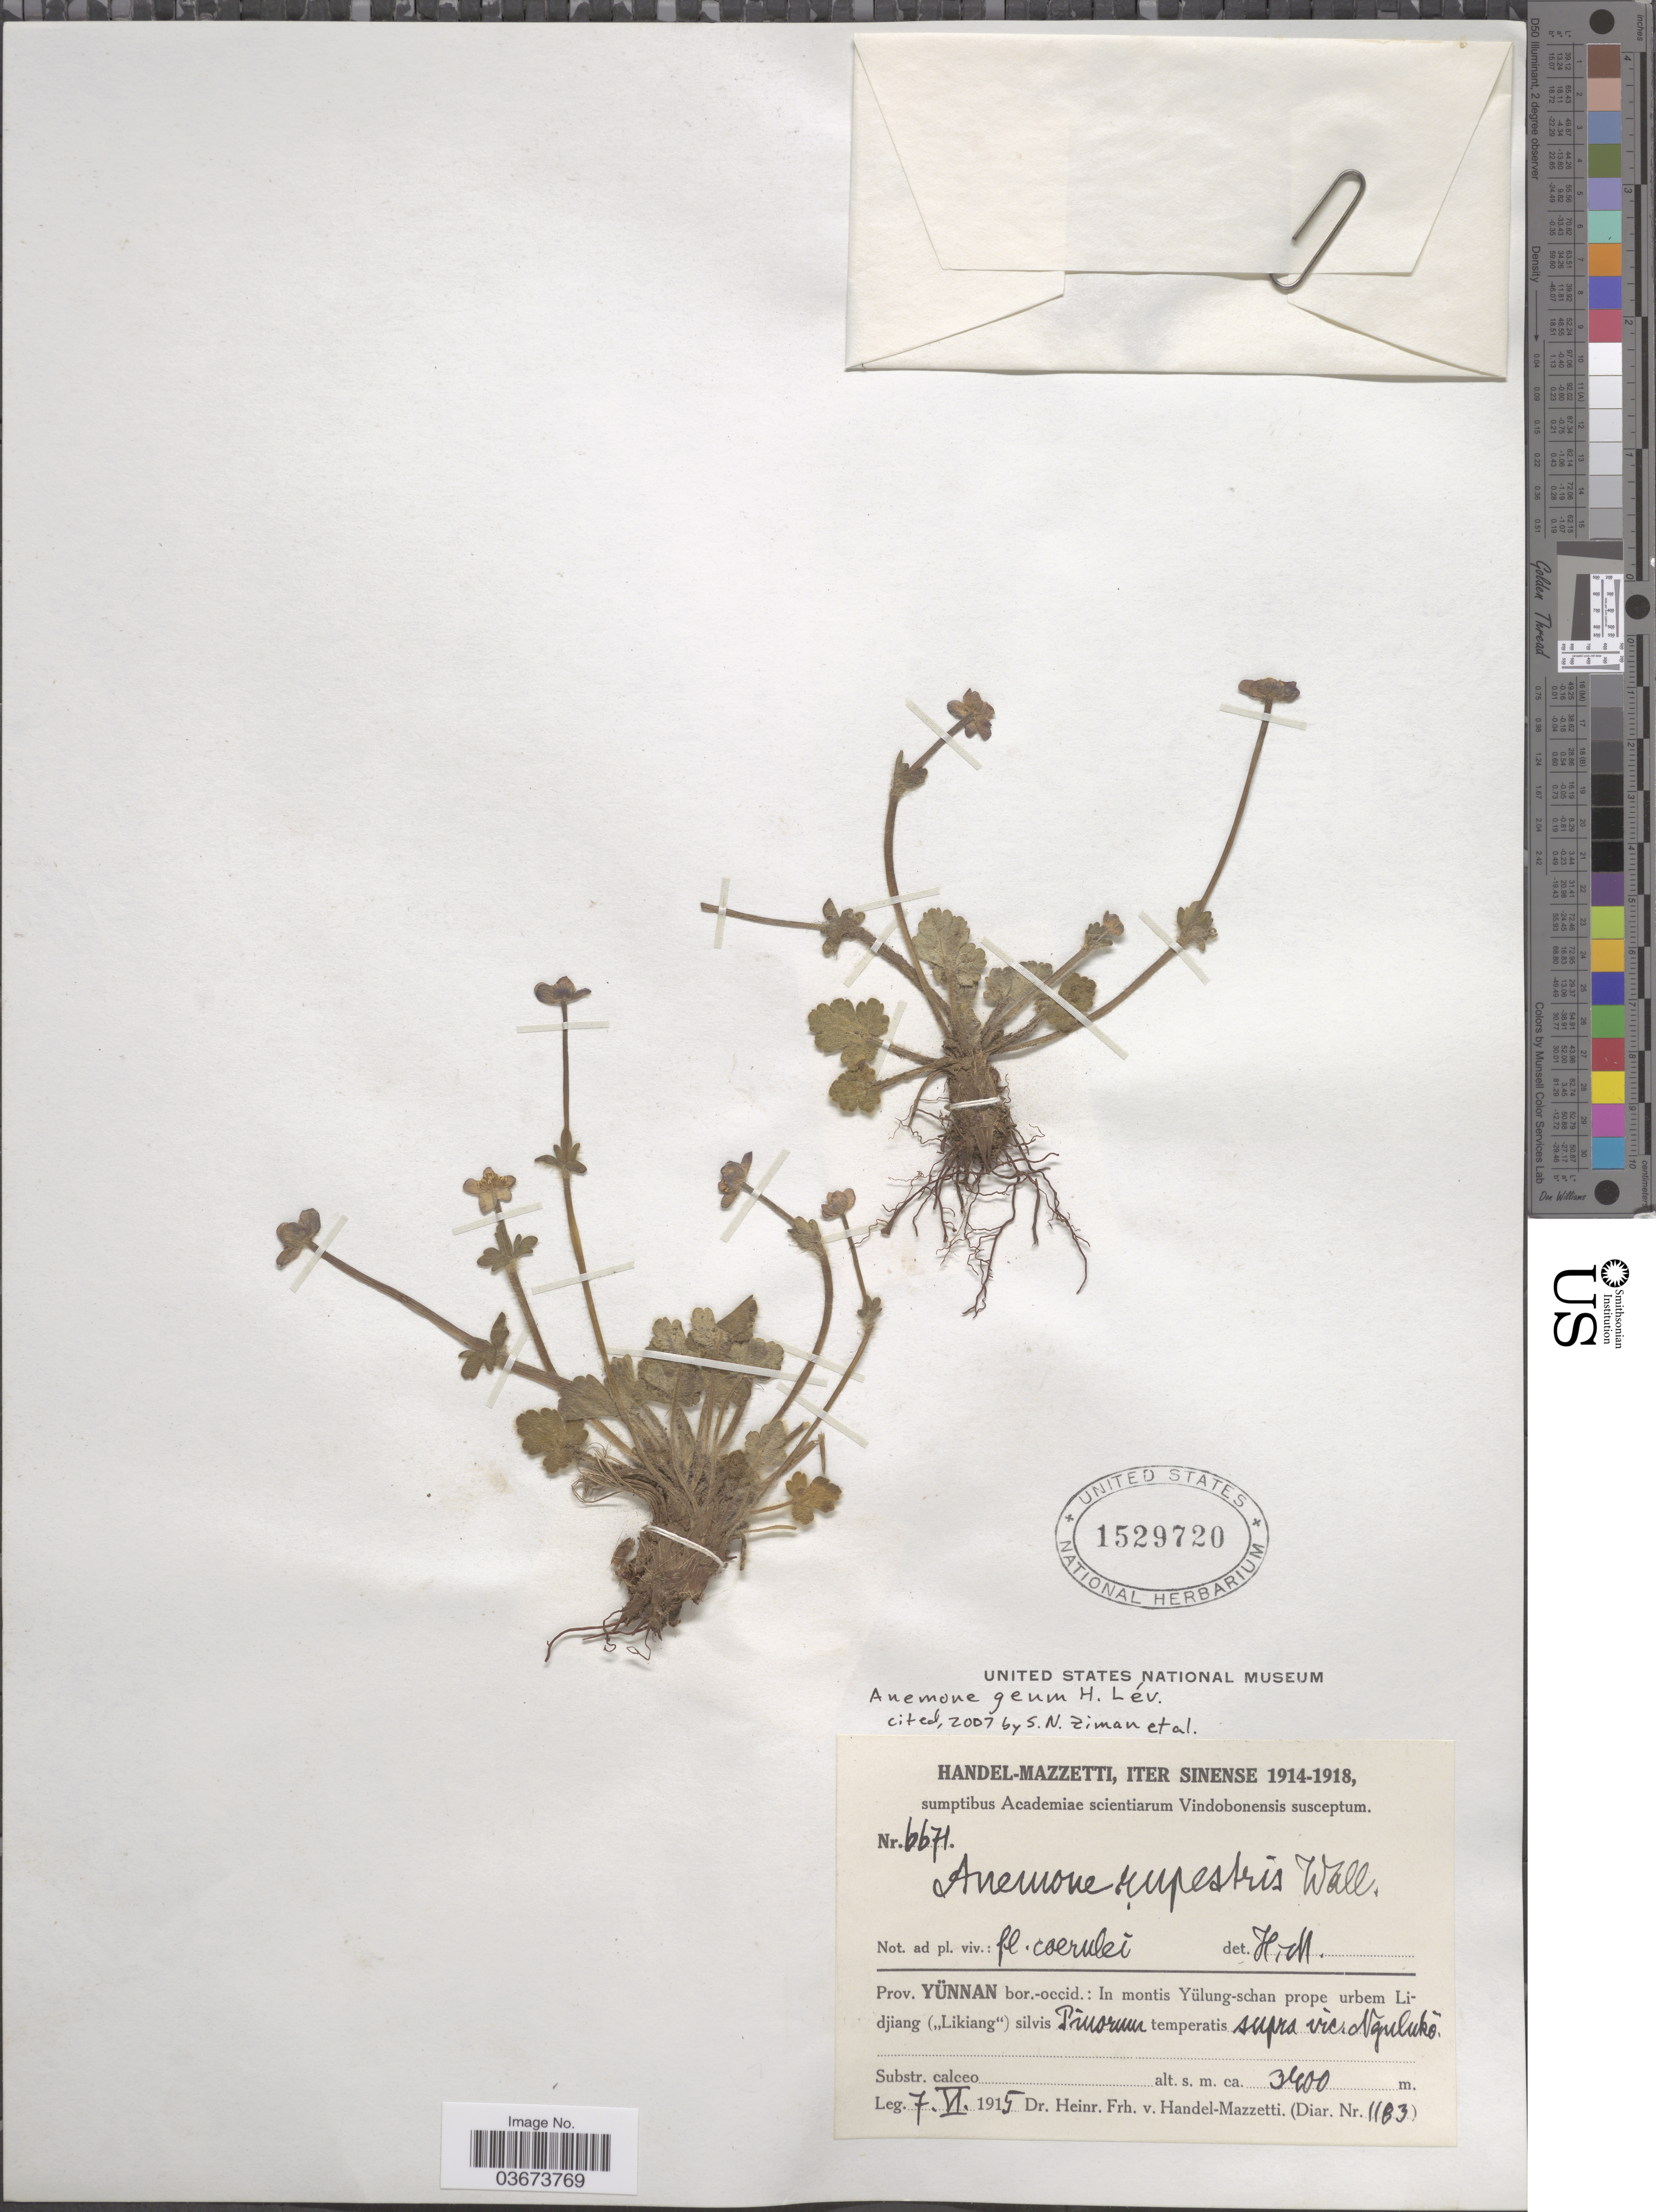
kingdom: Plantae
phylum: Tracheophyta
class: Magnoliopsida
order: Ranunculales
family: Ranunculaceae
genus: Anemone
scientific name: Anemone geum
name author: H. Lév.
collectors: H. Handel-Mazzetti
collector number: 6671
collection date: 1915-06-07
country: China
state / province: Yunnan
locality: Sinense. Prov. Yünnan bor.-occid.: In montis Yülong-schan prope urbem Lidjiang ("Likiang") silvis Pimorum [interpreted] temperatis upra vic. Ngulukö.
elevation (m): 3400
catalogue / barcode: US 1529720